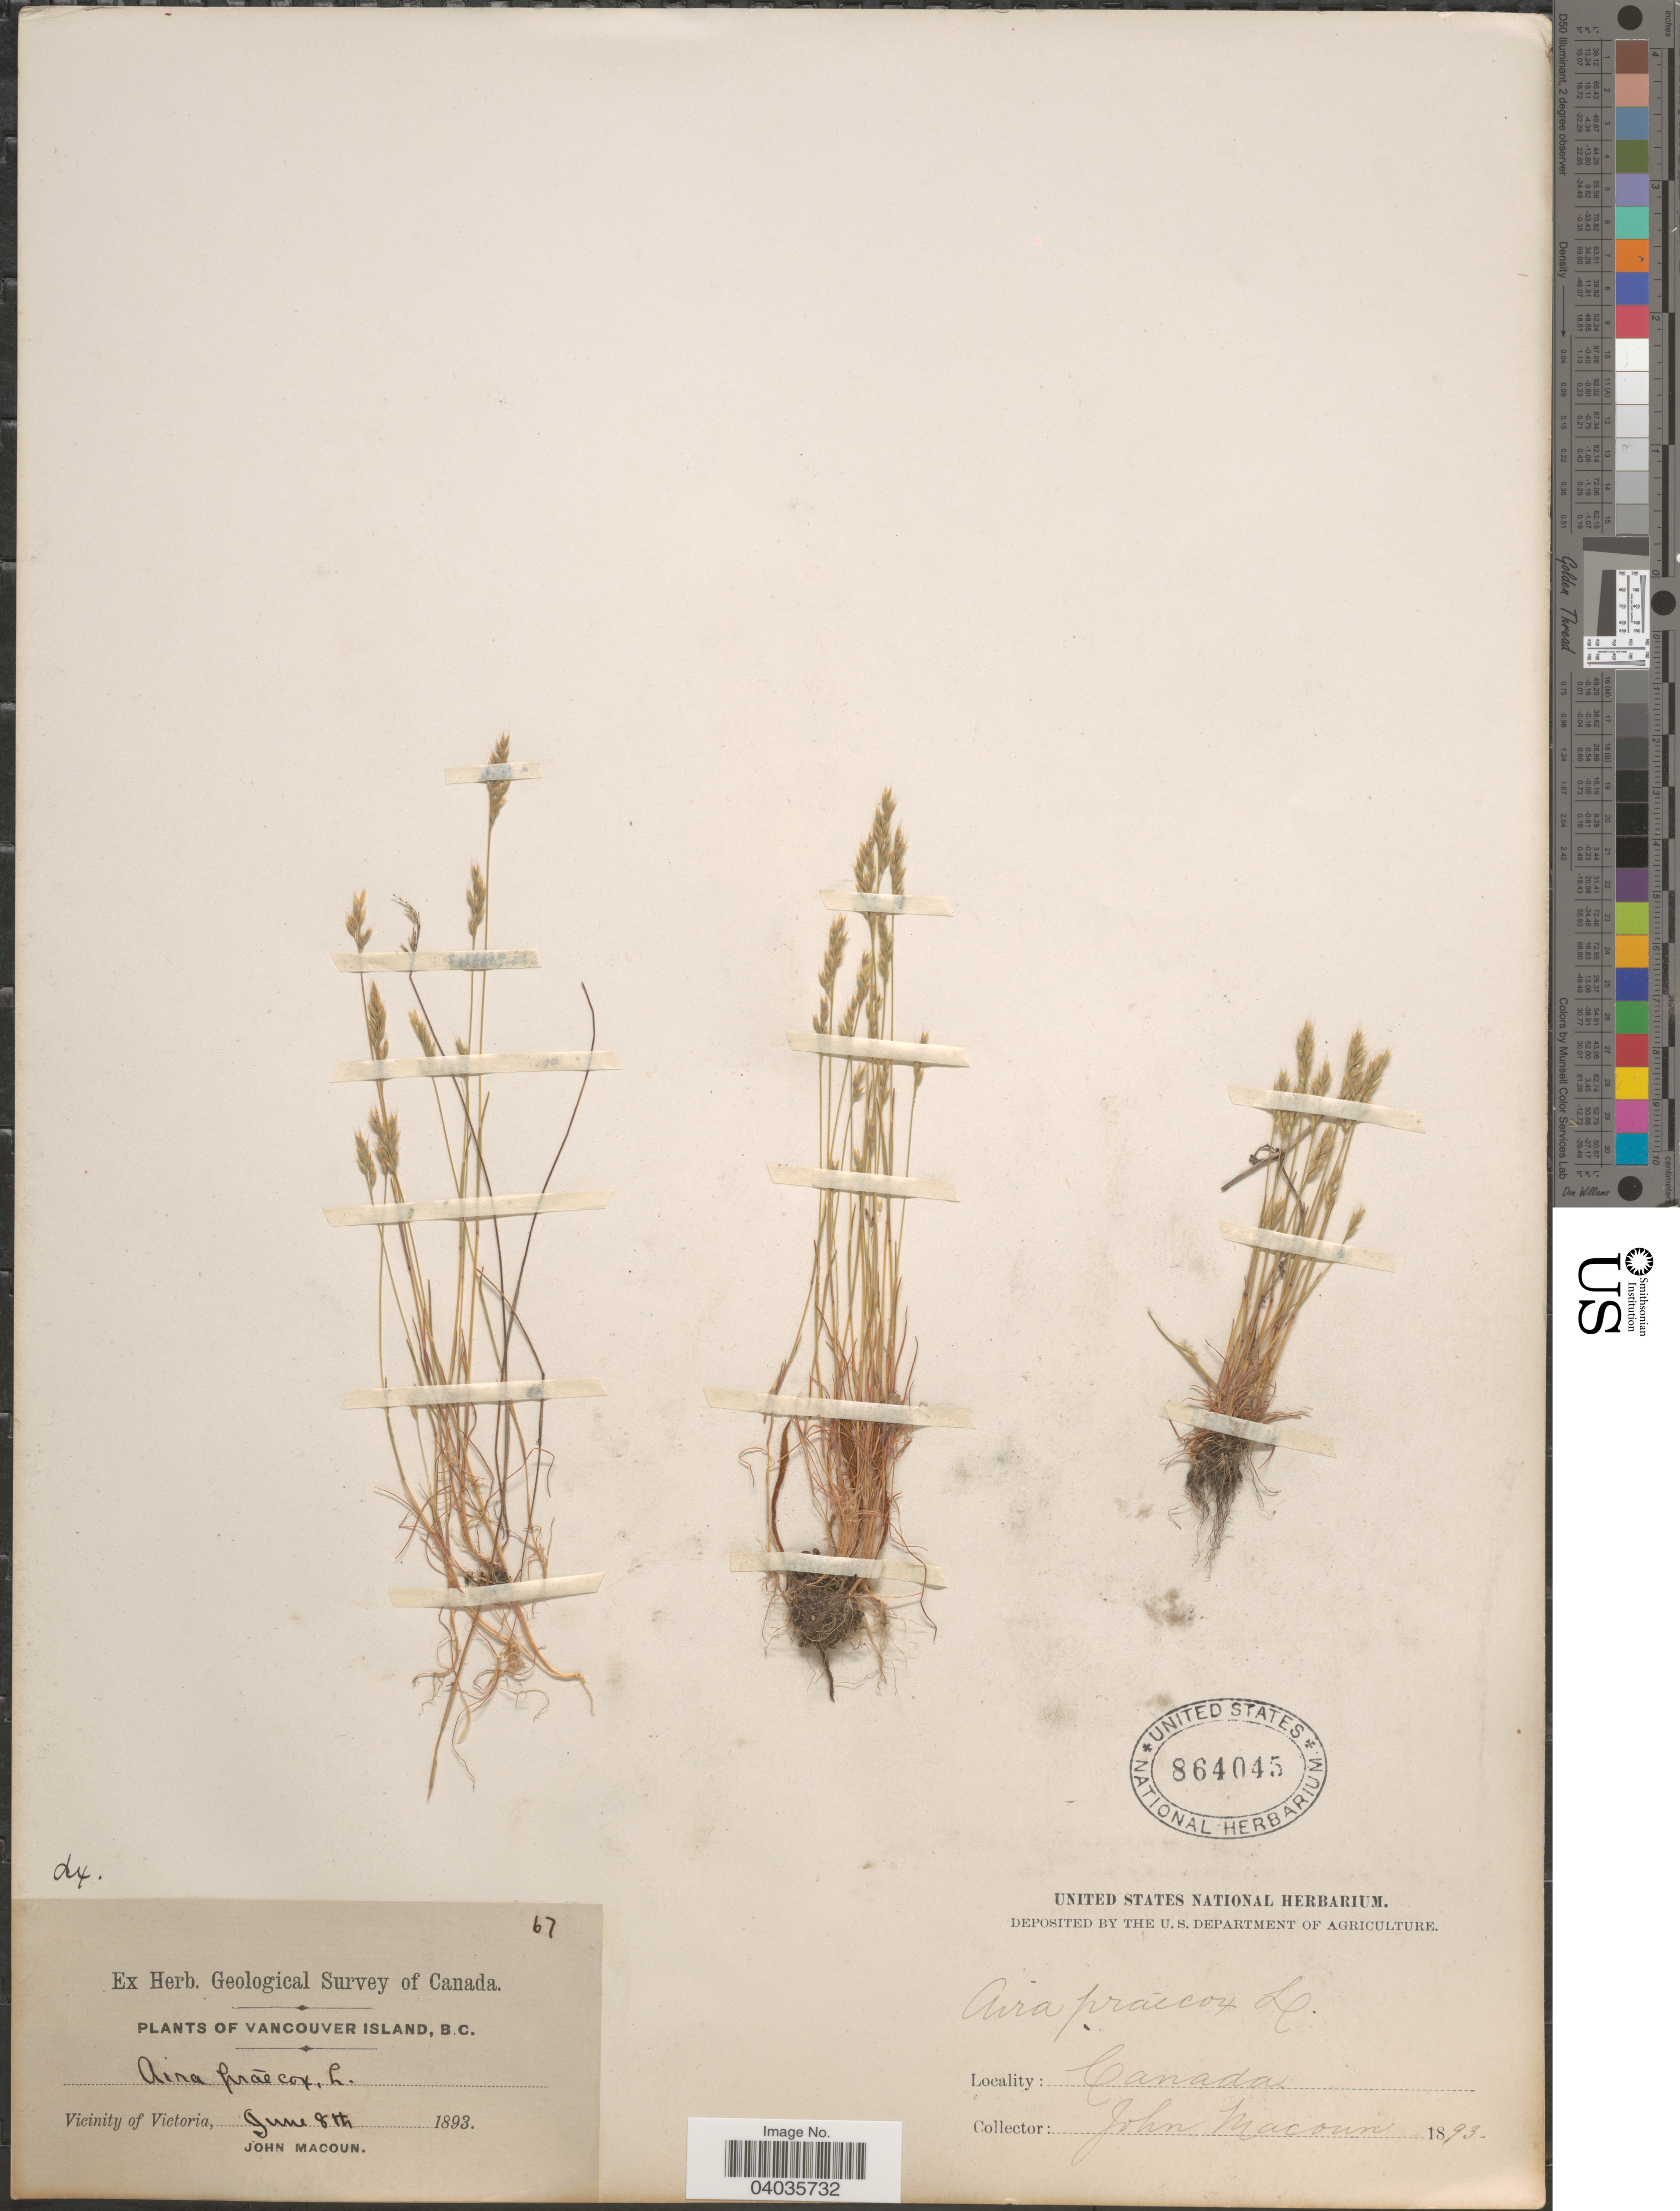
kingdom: Plantae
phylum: Tracheophyta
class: Liliopsida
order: Poales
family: Poaceae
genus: Aira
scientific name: Aira praecox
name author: L.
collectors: J. Macoun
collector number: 67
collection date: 1893-06-08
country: Canada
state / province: British Columbia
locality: Vancouver Island, B.C. Vicinity of Victoria.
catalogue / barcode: US 864045